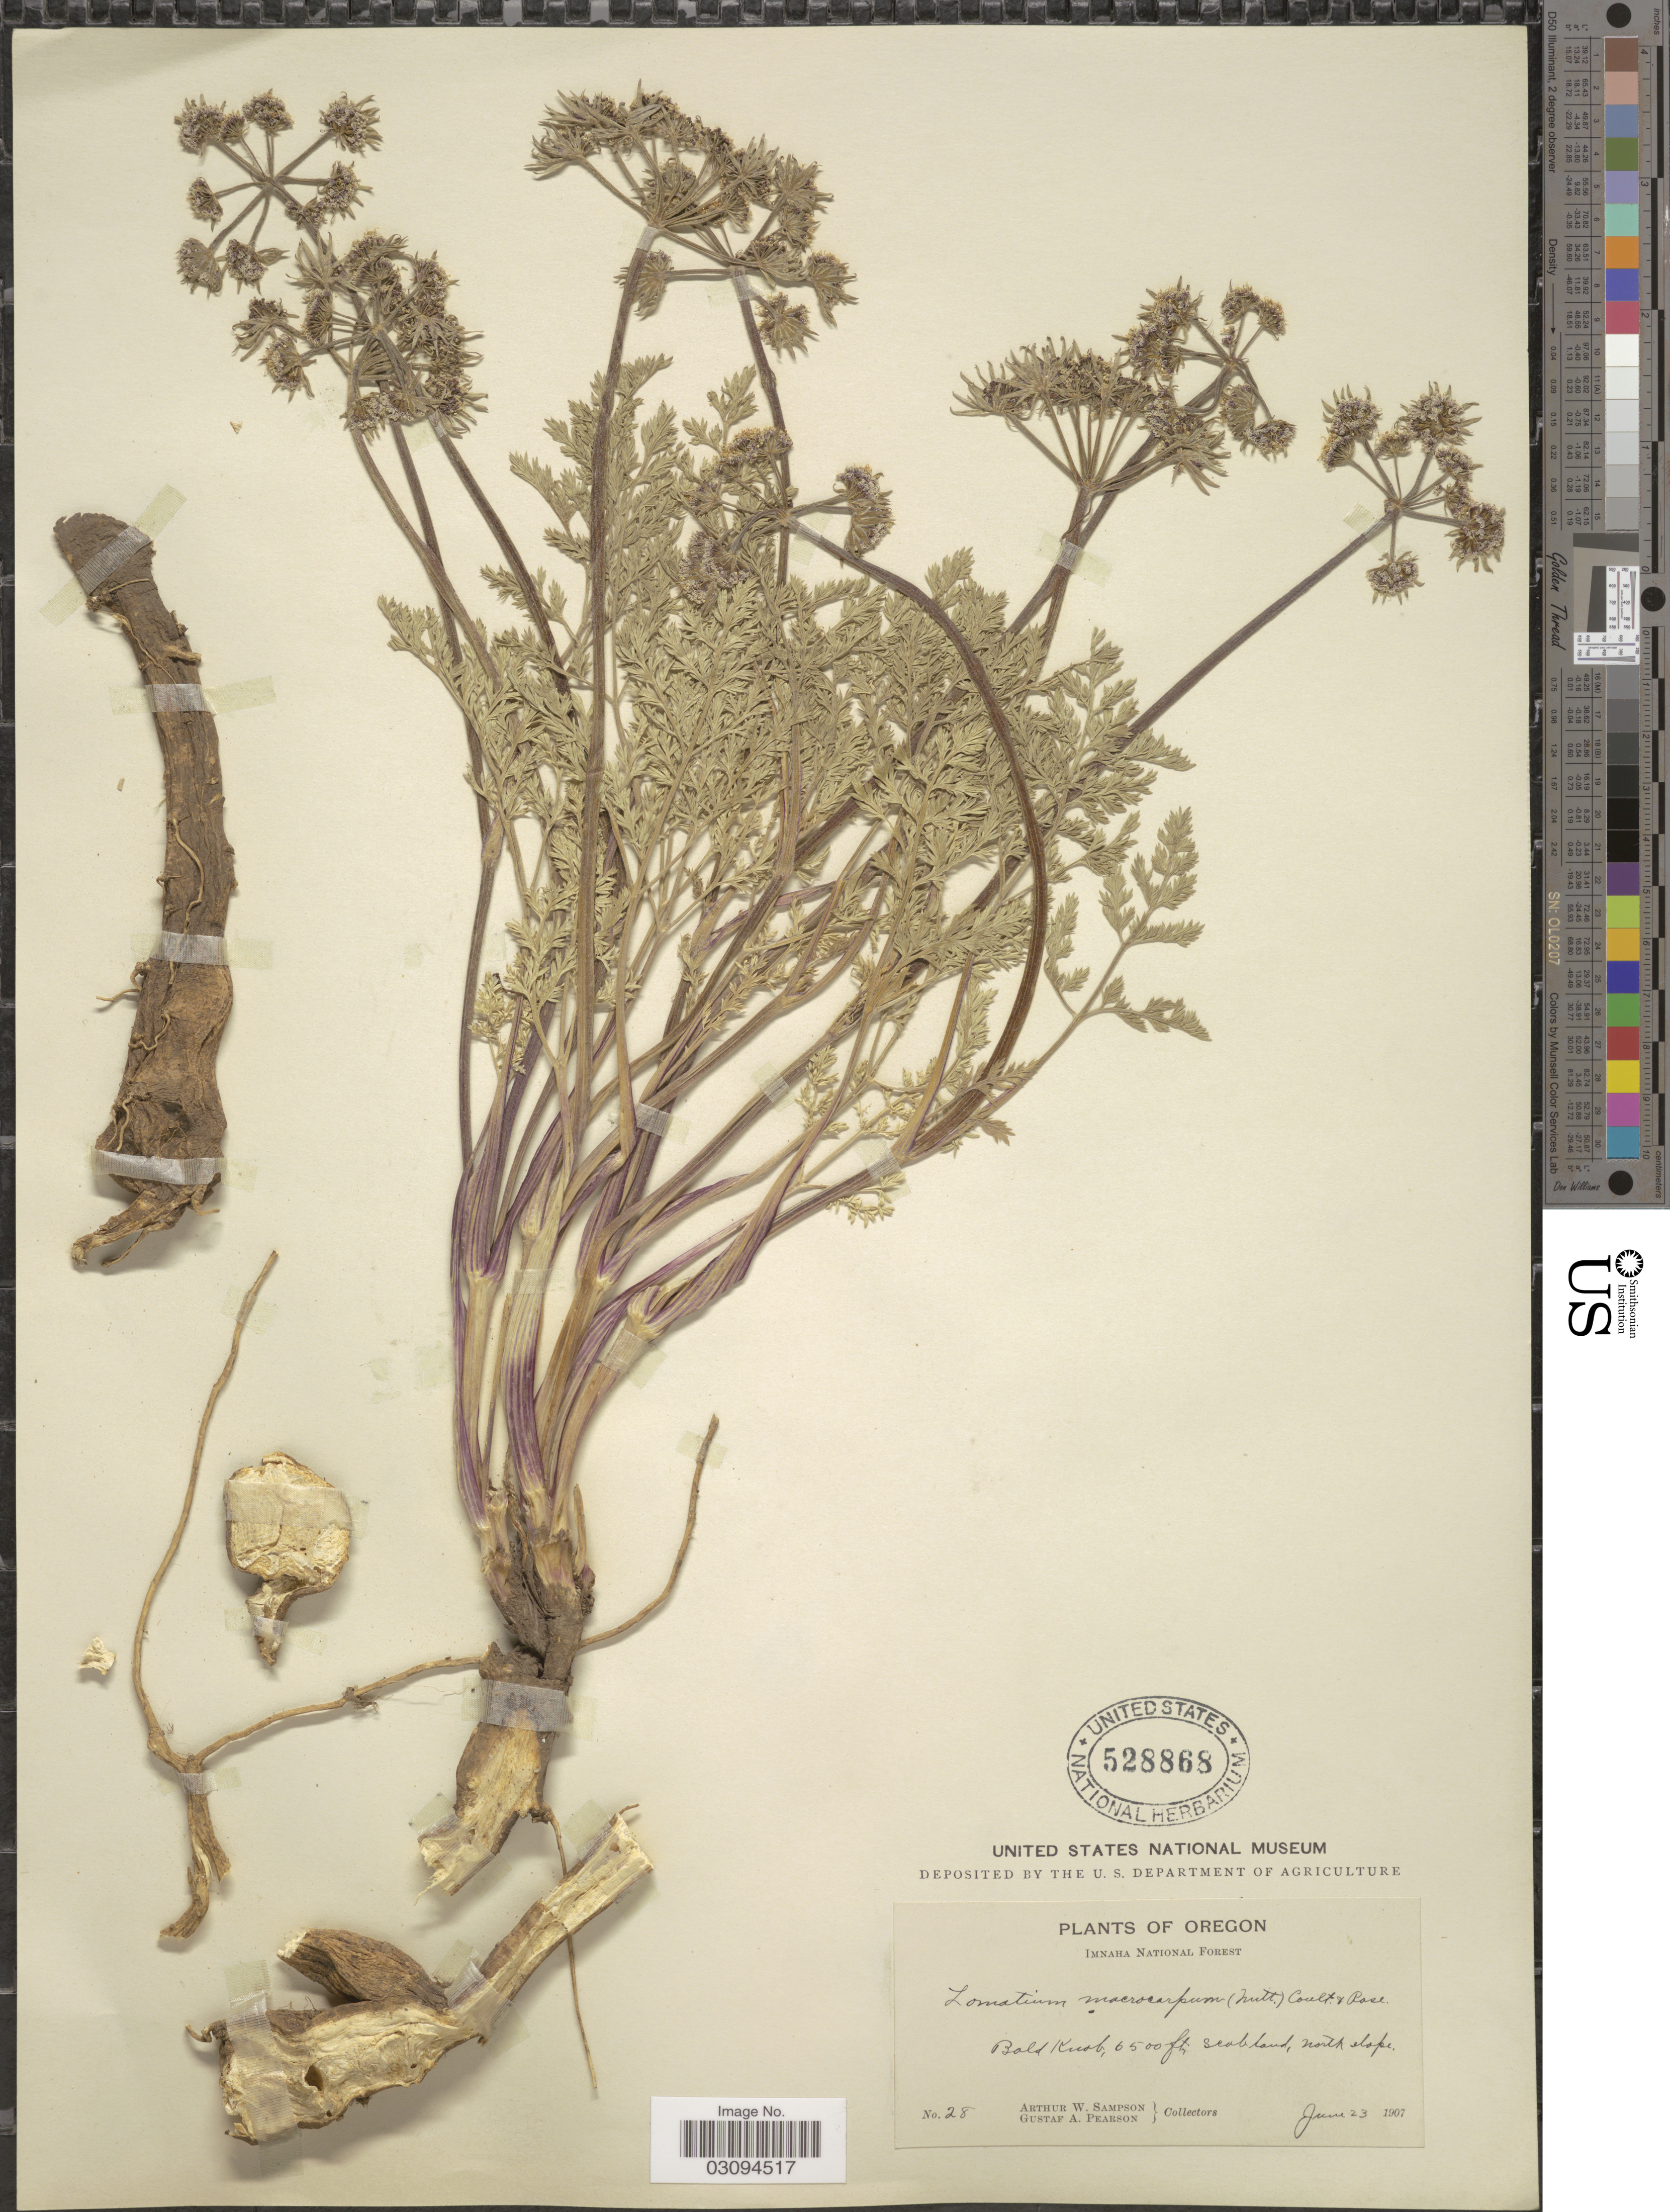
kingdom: Plantae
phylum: Tracheophyta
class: Magnoliopsida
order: Apiales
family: Apiaceae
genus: Lomatium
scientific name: Lomatium macrocarpum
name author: (Hook. et al.) J.M. Coult. & Rose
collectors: A. Sampson & G. Pearson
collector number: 28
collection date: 1907-06-23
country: United States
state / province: Oregon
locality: Imnaha National Forest. Bold Knob.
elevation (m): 1981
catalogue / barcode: US 528868